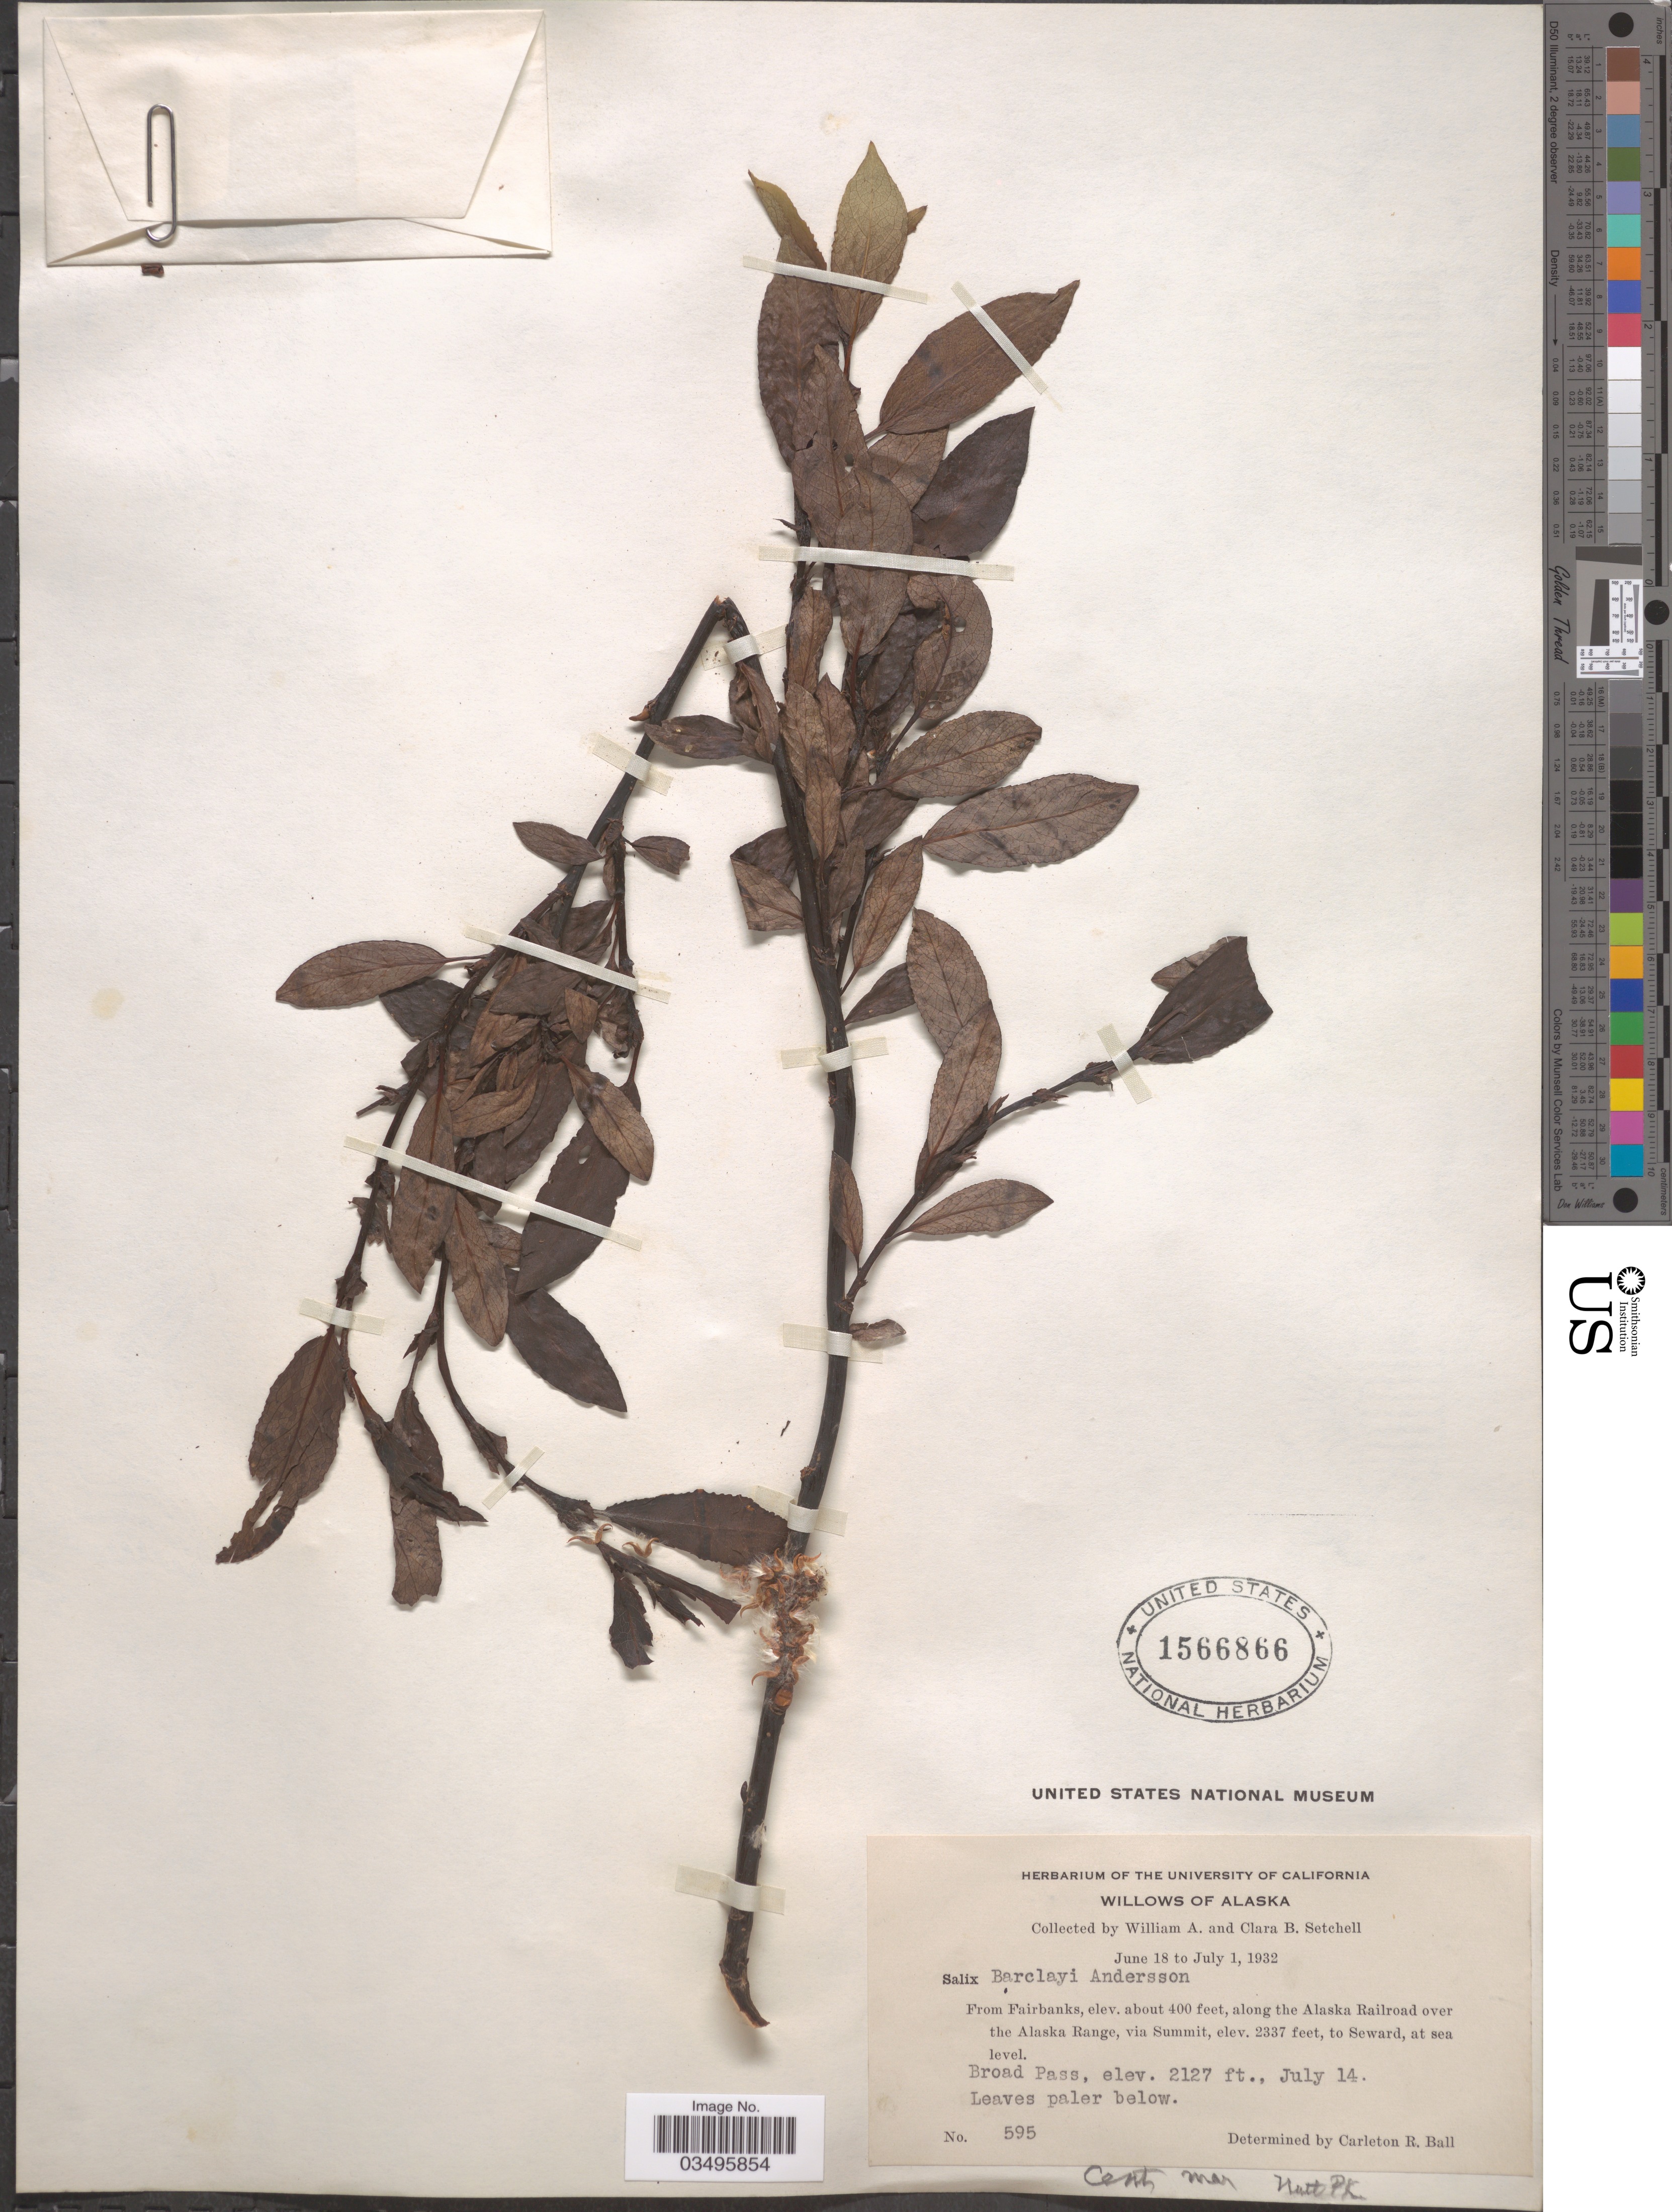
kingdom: Plantae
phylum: Tracheophyta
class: Magnoliopsida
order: Malpighiales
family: Salicaceae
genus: Salix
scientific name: Salix barclayi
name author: Andersson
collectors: W. Setchell & C. B. Setchell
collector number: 595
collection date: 1932-07-14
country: United States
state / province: Alaska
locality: From Fairbanks, along the Alaska Railroad over the Alaska Range, via Summit, to Seward. Broad Pass.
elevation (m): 122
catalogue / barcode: US 1566866